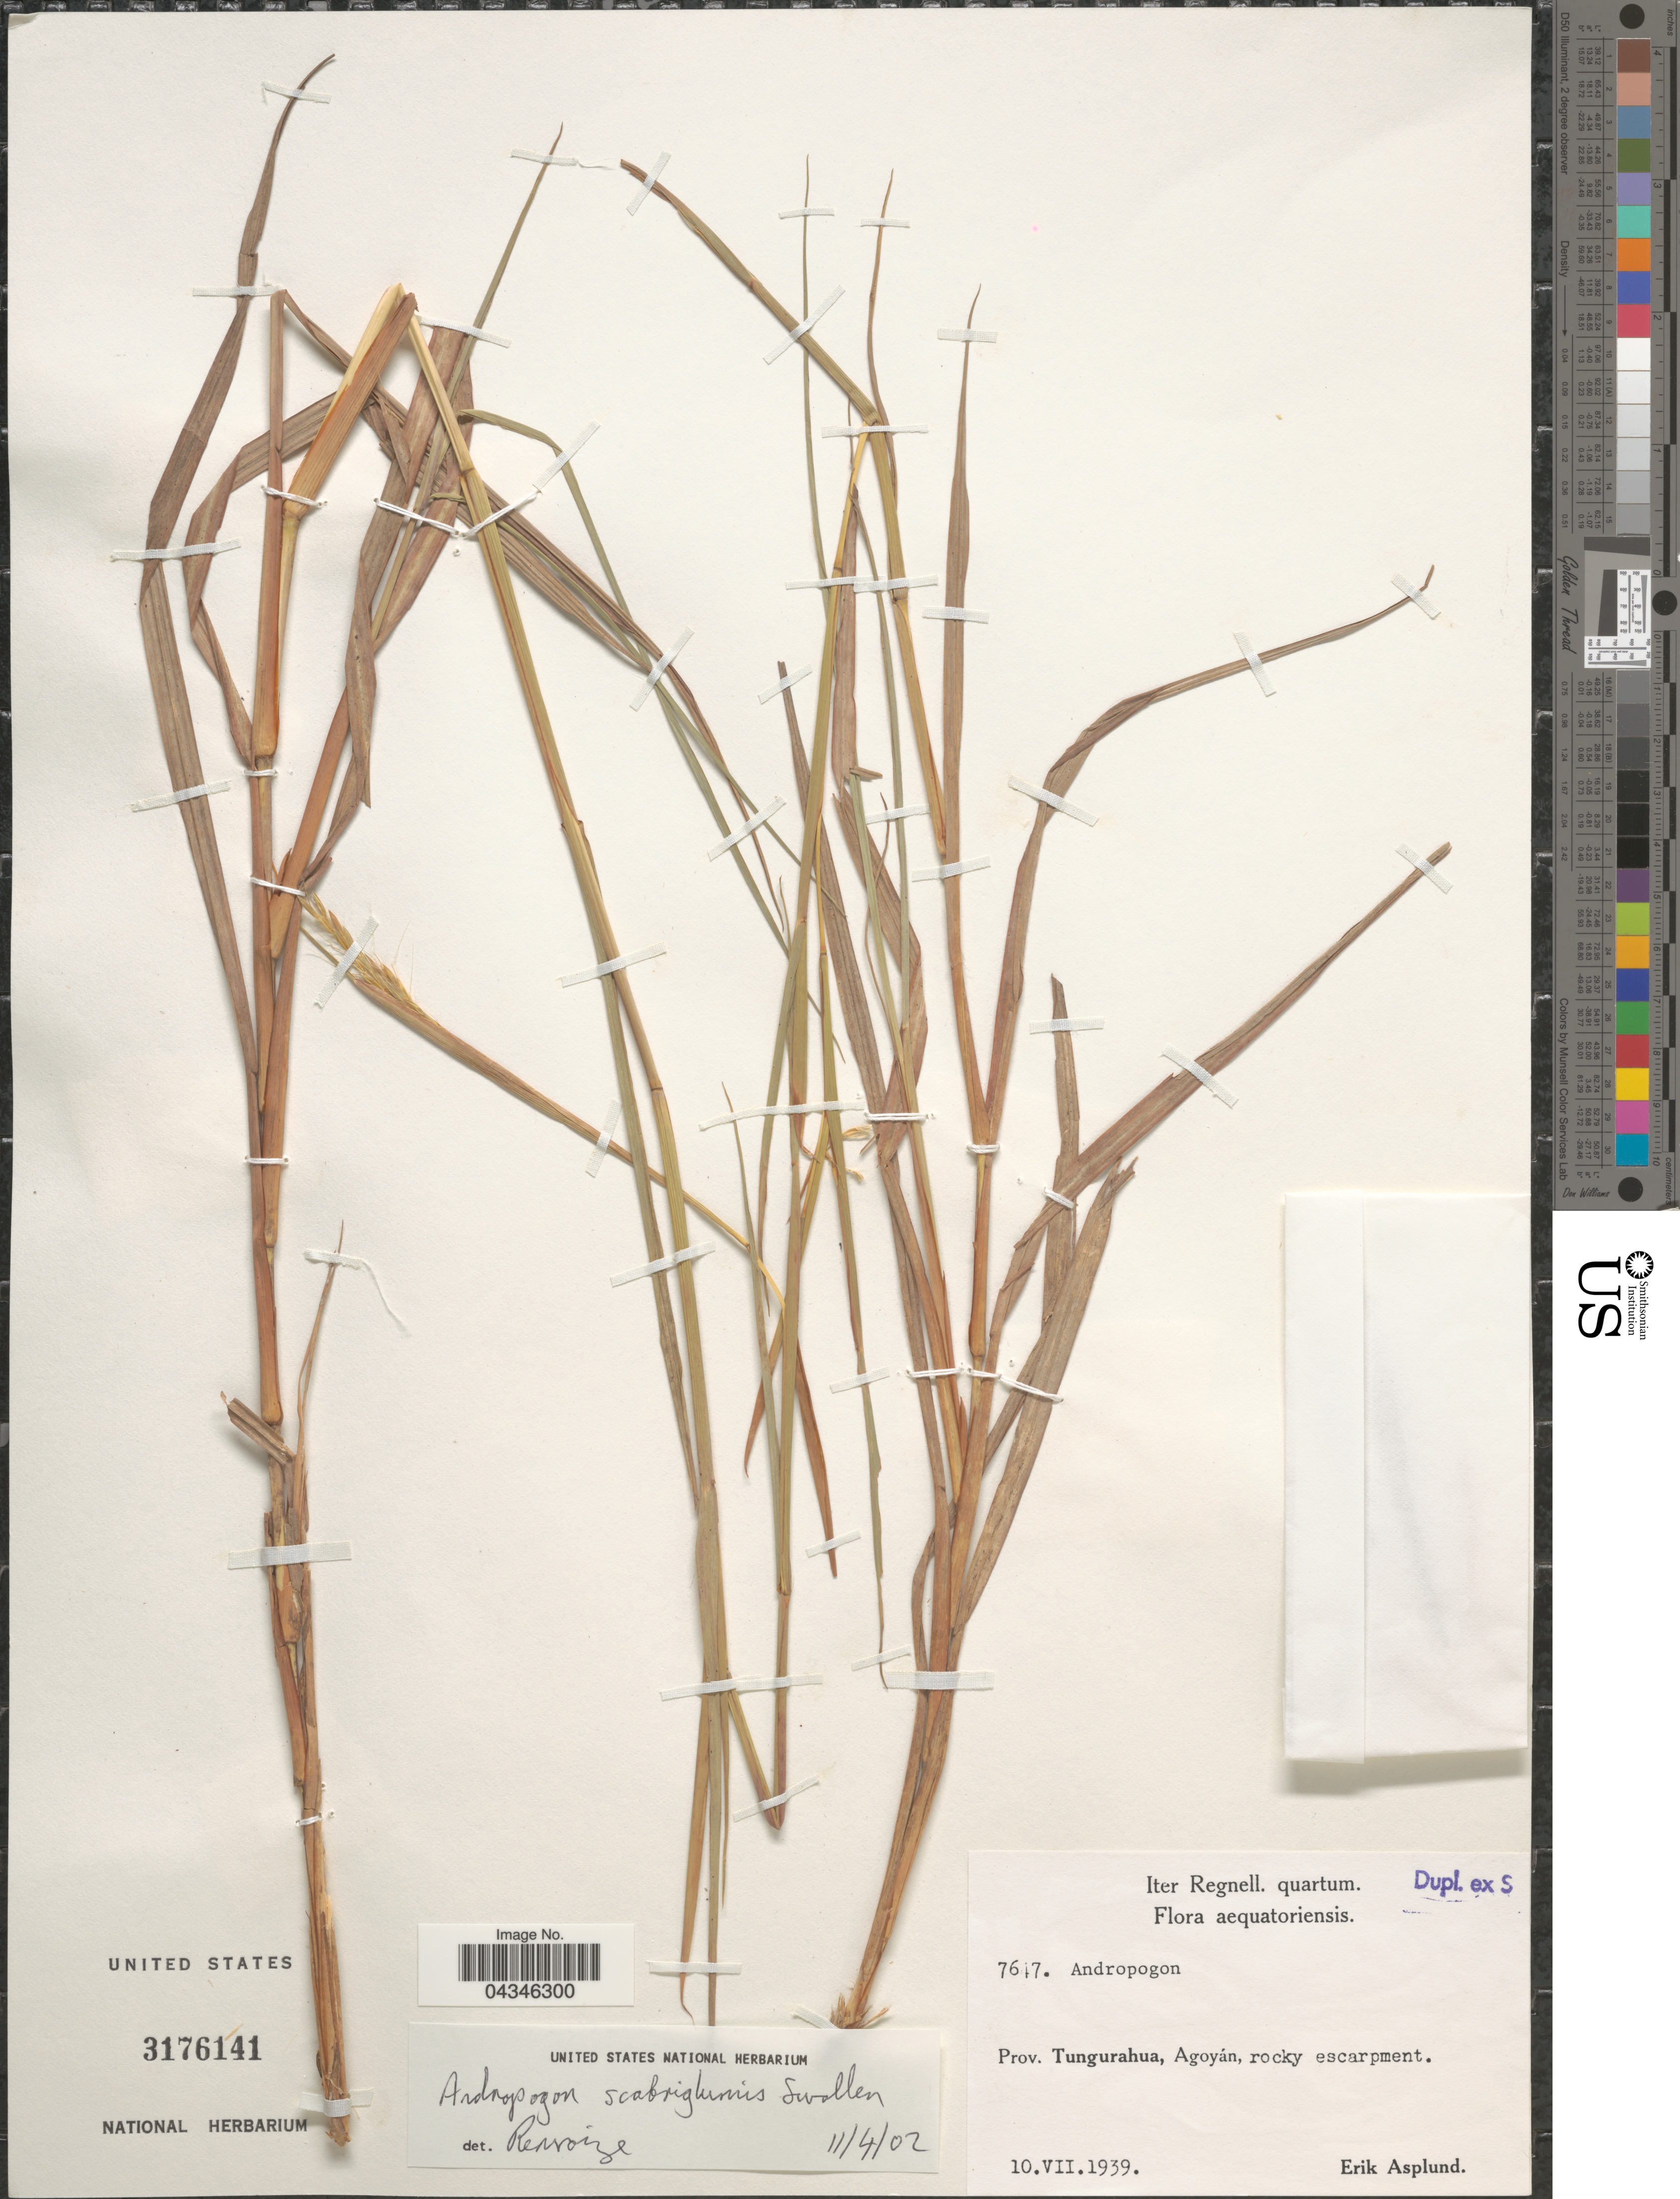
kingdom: Plantae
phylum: Tracheophyta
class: Liliopsida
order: Poales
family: Poaceae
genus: Andropogon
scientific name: Andropogon scabriglumis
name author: Swallen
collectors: E. Asplund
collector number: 7617*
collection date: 1939-07-10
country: Ecuador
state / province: Tungurahua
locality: Iter Regnell. quartum. Agoyán, rocky escarpment.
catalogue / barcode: US 3176141